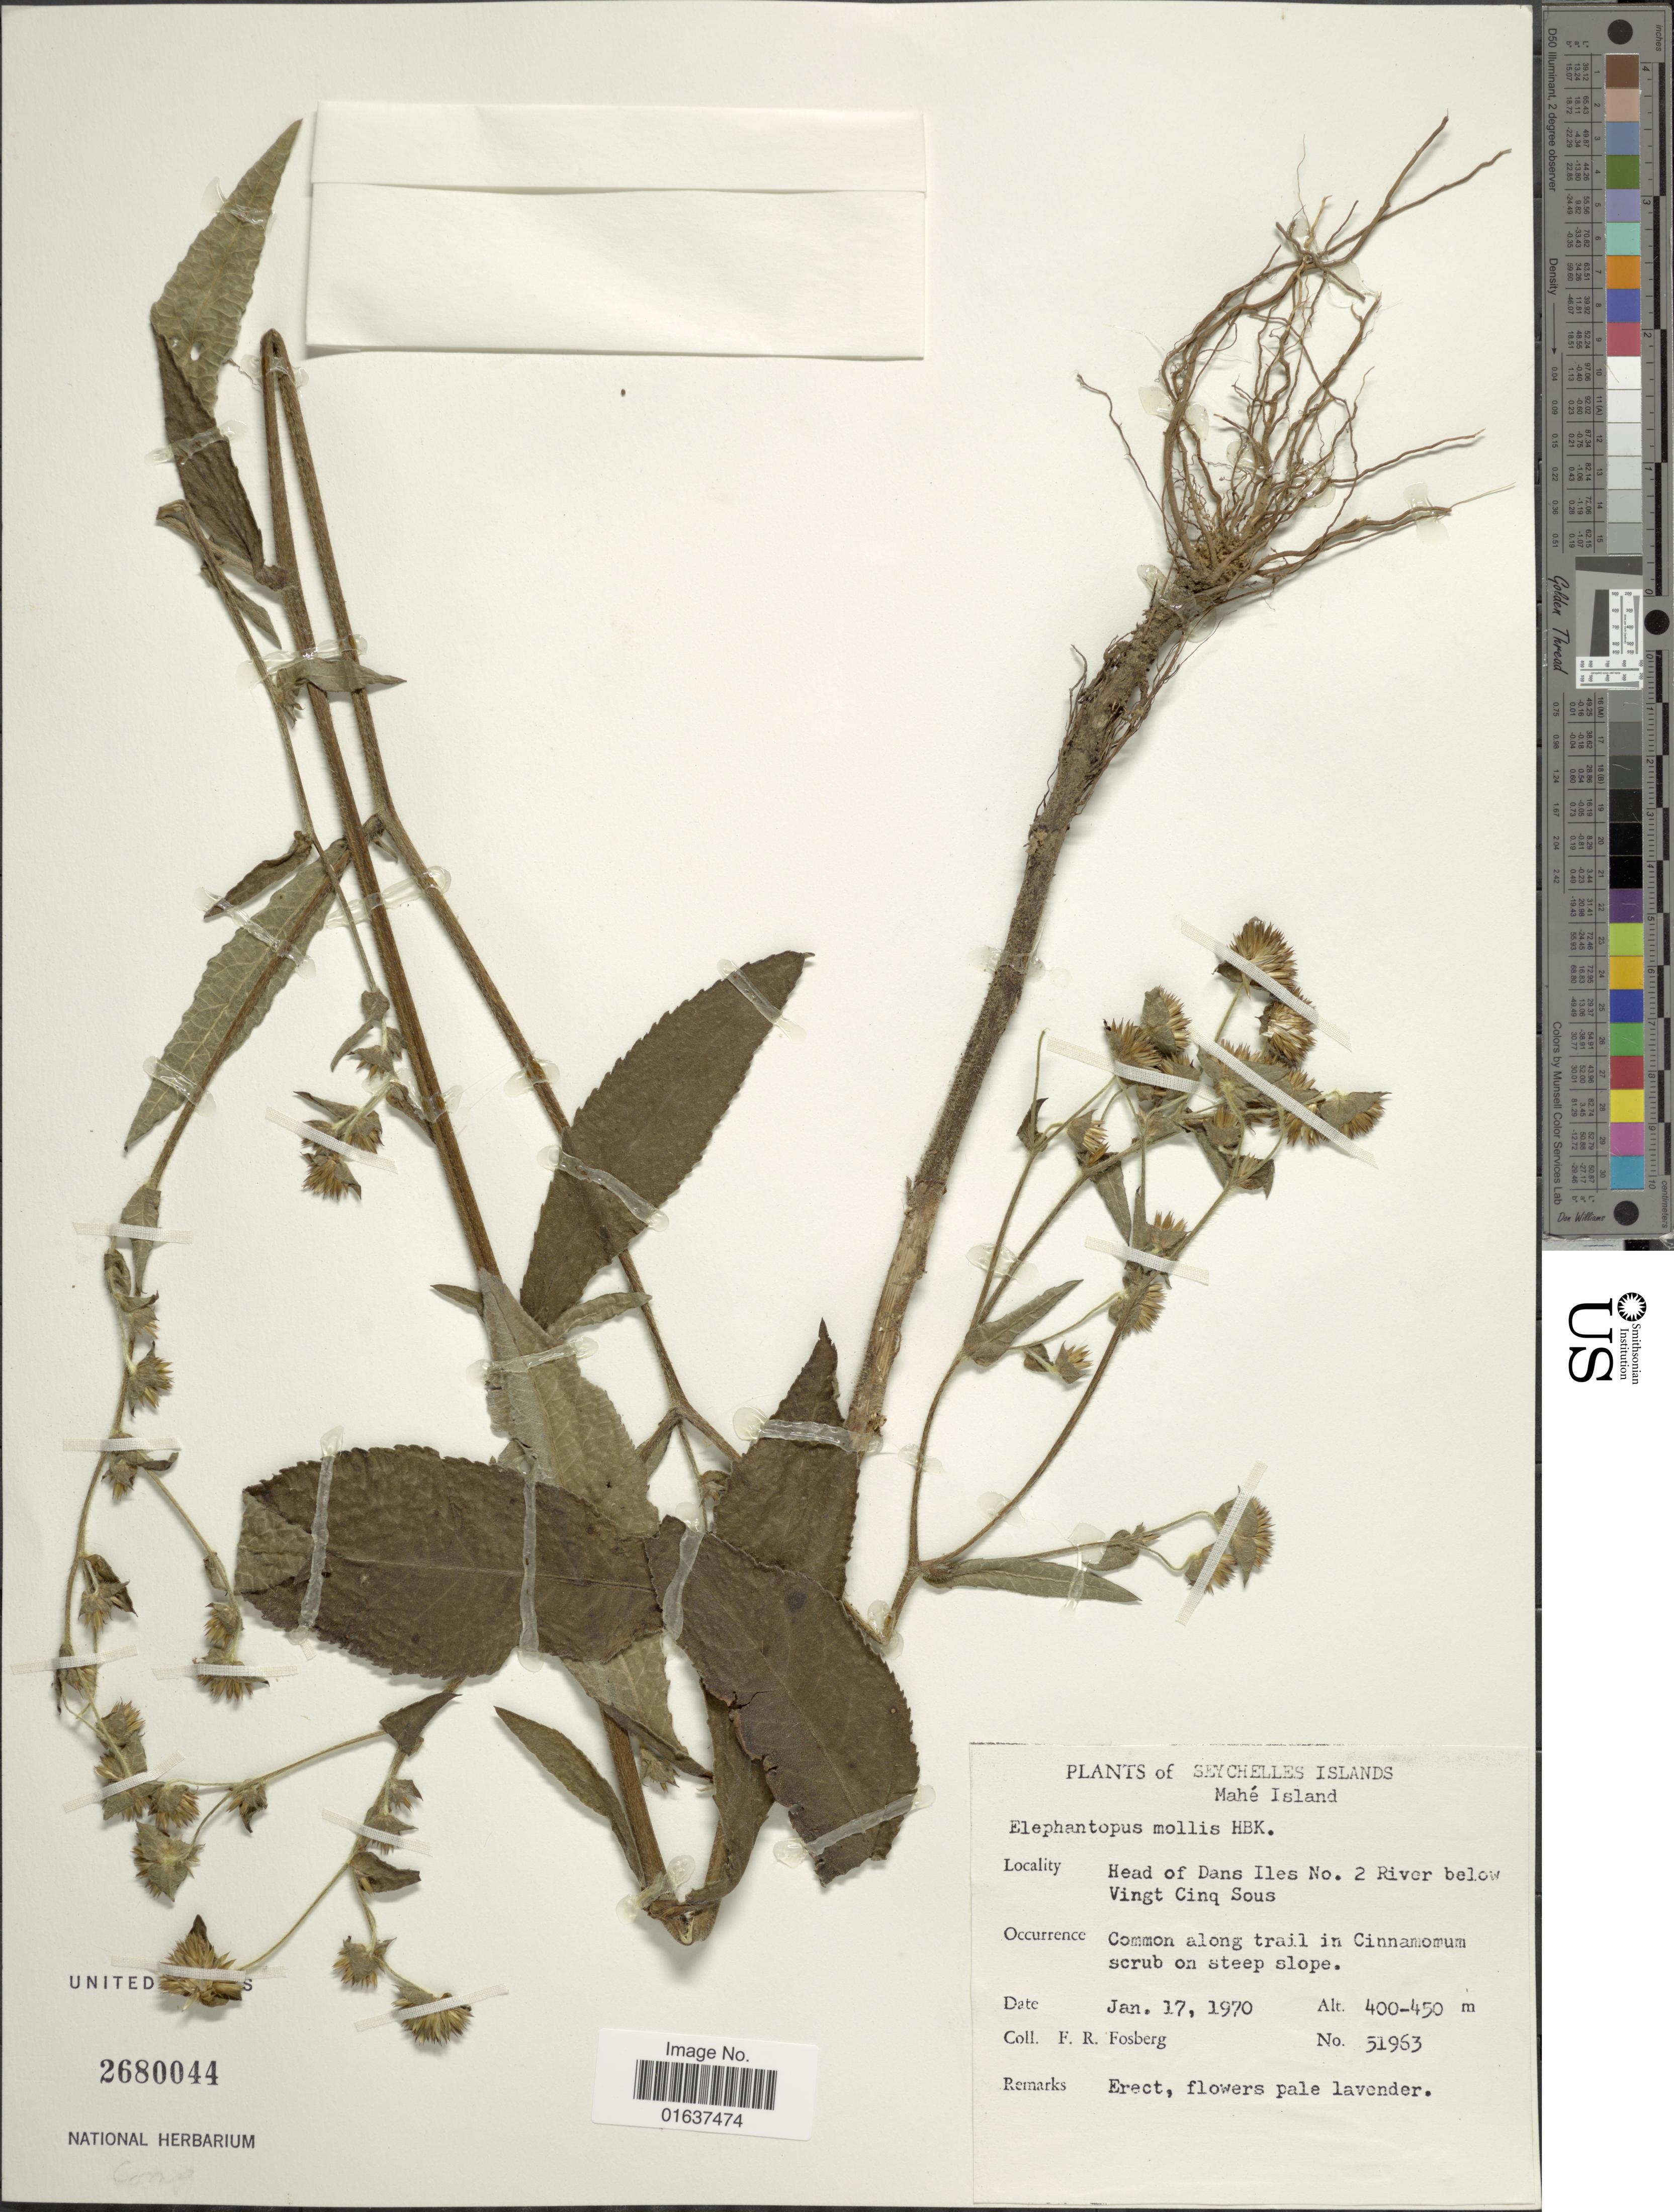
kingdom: Plantae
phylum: Tracheophyta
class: Magnoliopsida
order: Asterales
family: Asteraceae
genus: Elephantopus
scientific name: Elephantopus mollis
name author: Kunth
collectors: F. R. Fosberg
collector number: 51963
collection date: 1970-01-17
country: Seychelles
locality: Seychelles Islands. Mahe Islands. Head of Dans Iles No. 2 River below Vingt Cinq Sous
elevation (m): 400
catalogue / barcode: US 2680044